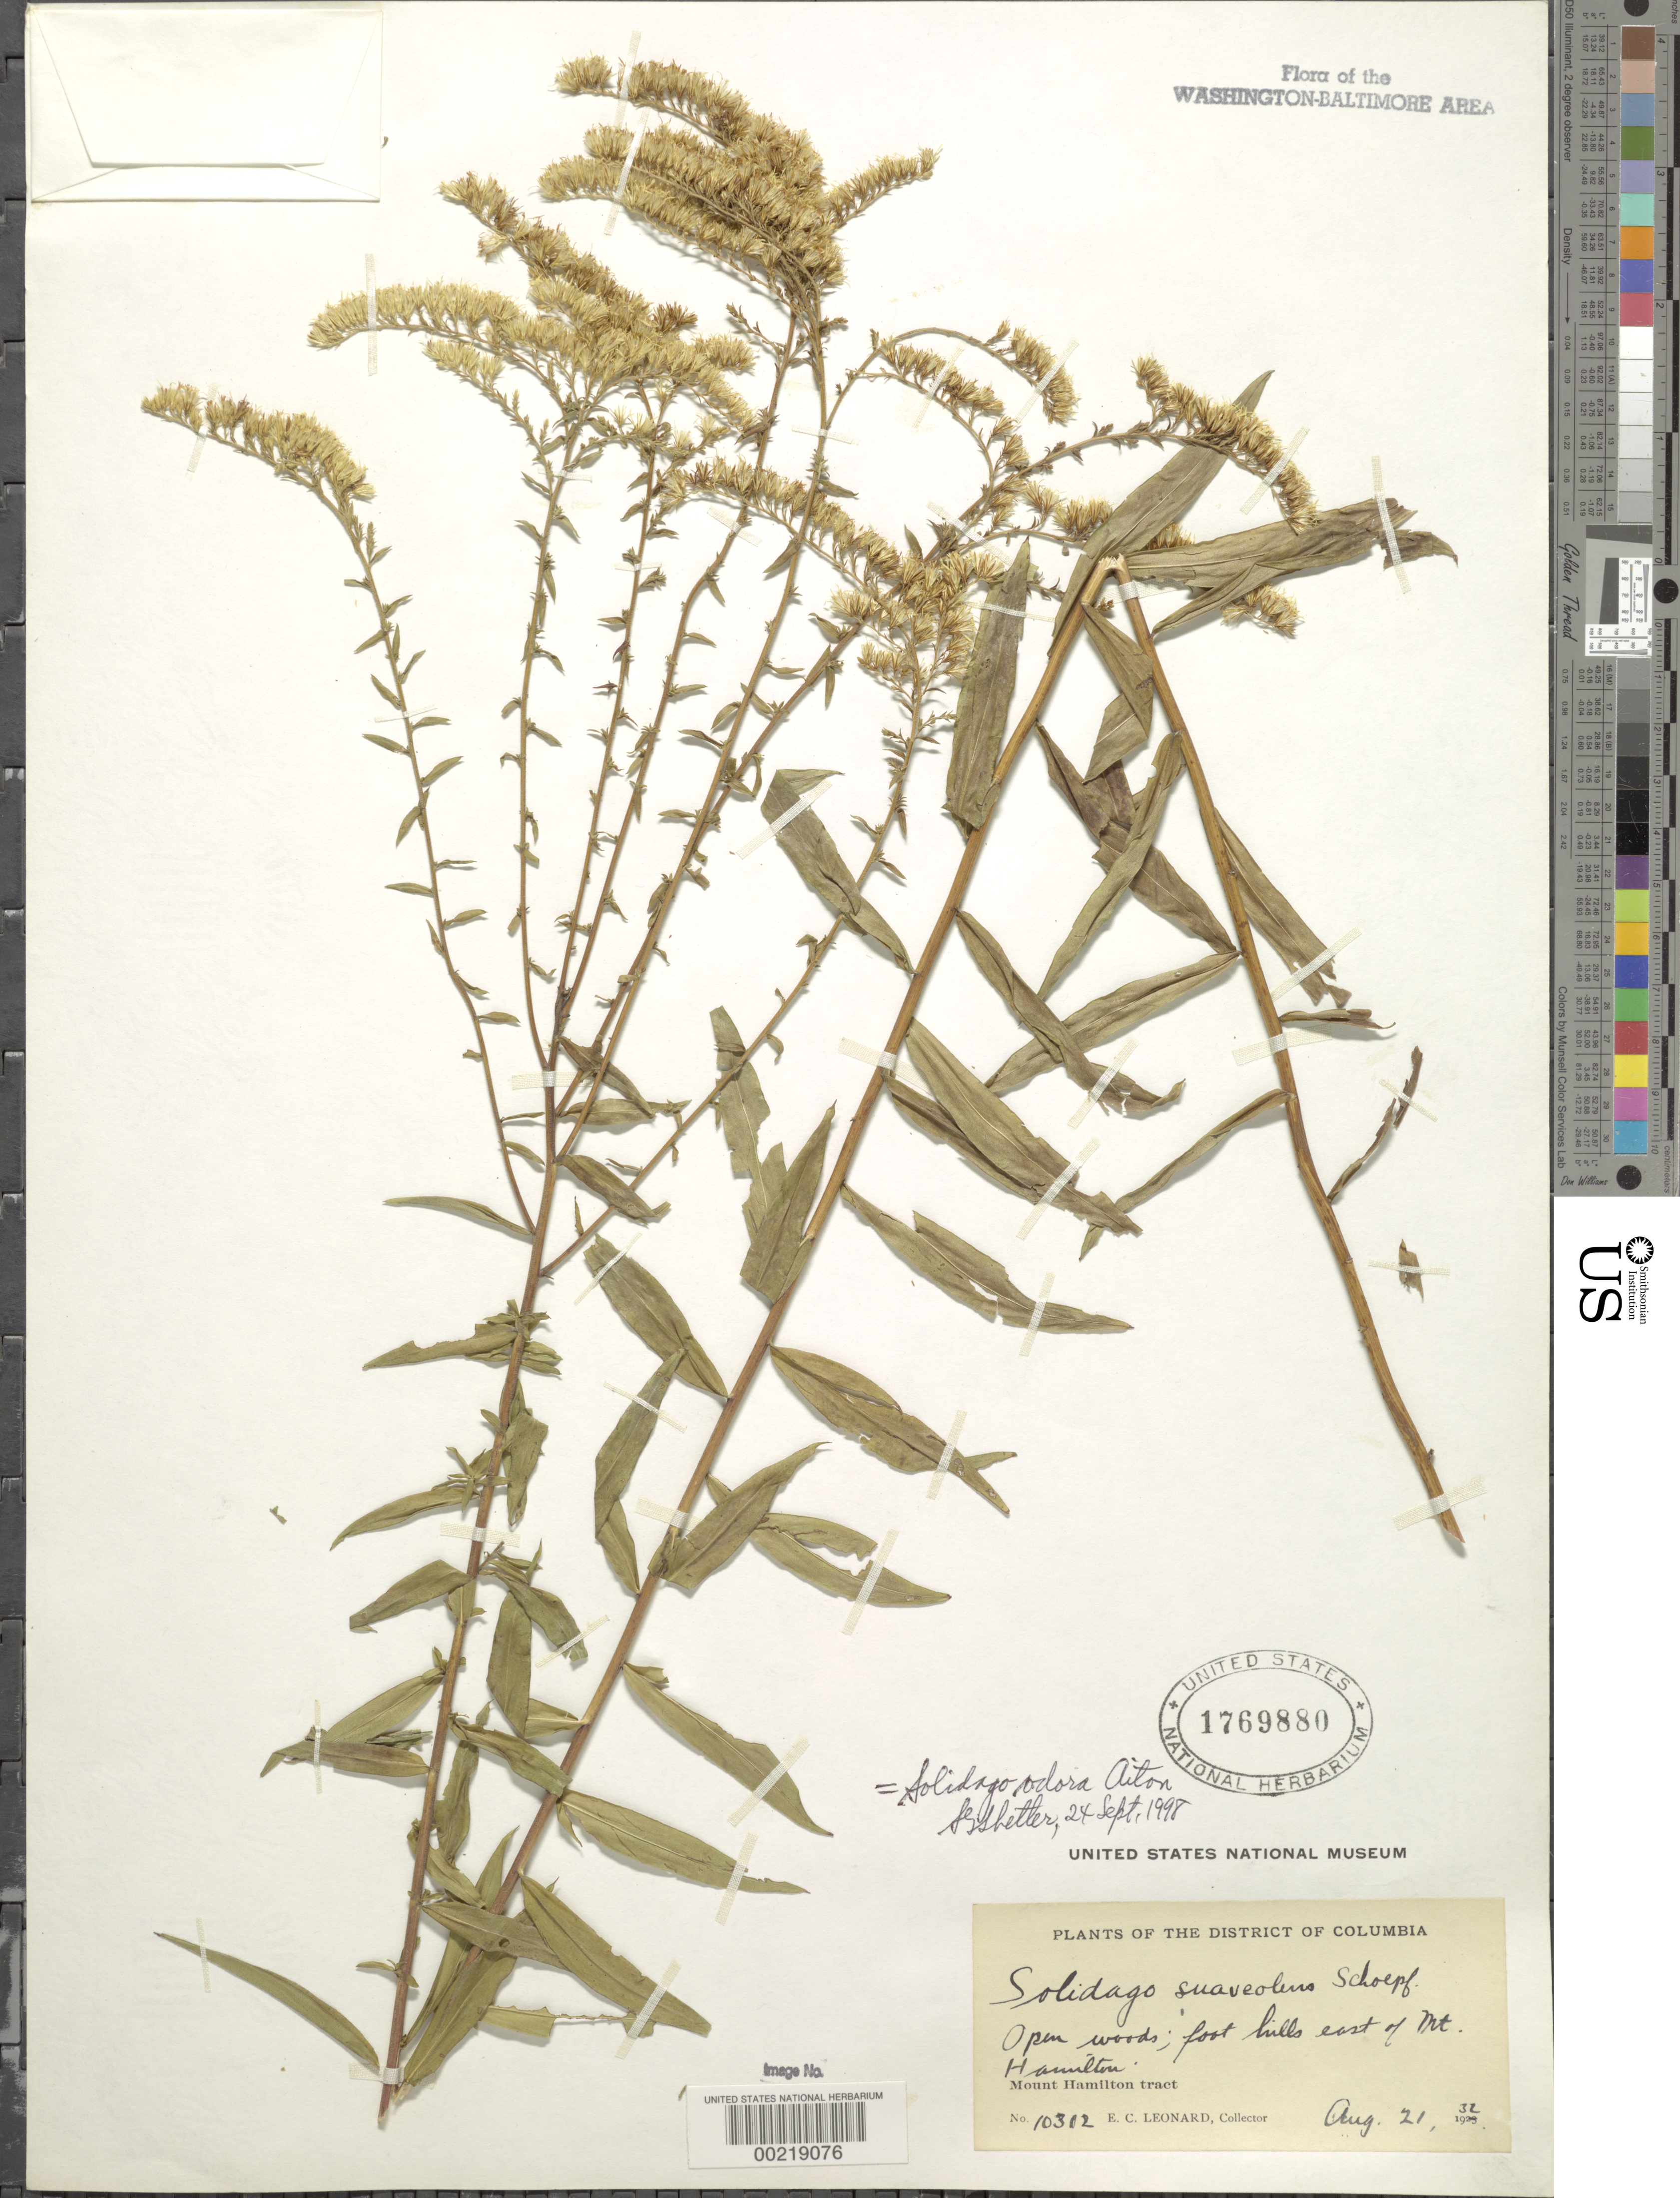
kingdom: Plantae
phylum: Tracheophyta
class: Magnoliopsida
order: Asterales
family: Asteraceae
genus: Solidago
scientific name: Solidago odora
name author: Aiton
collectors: E. C. Leonard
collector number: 10302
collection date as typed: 21 Aug 1932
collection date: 1932-08-21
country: United States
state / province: District of Columbia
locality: East of Mount Hamilton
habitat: Open woods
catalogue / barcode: US 1769880